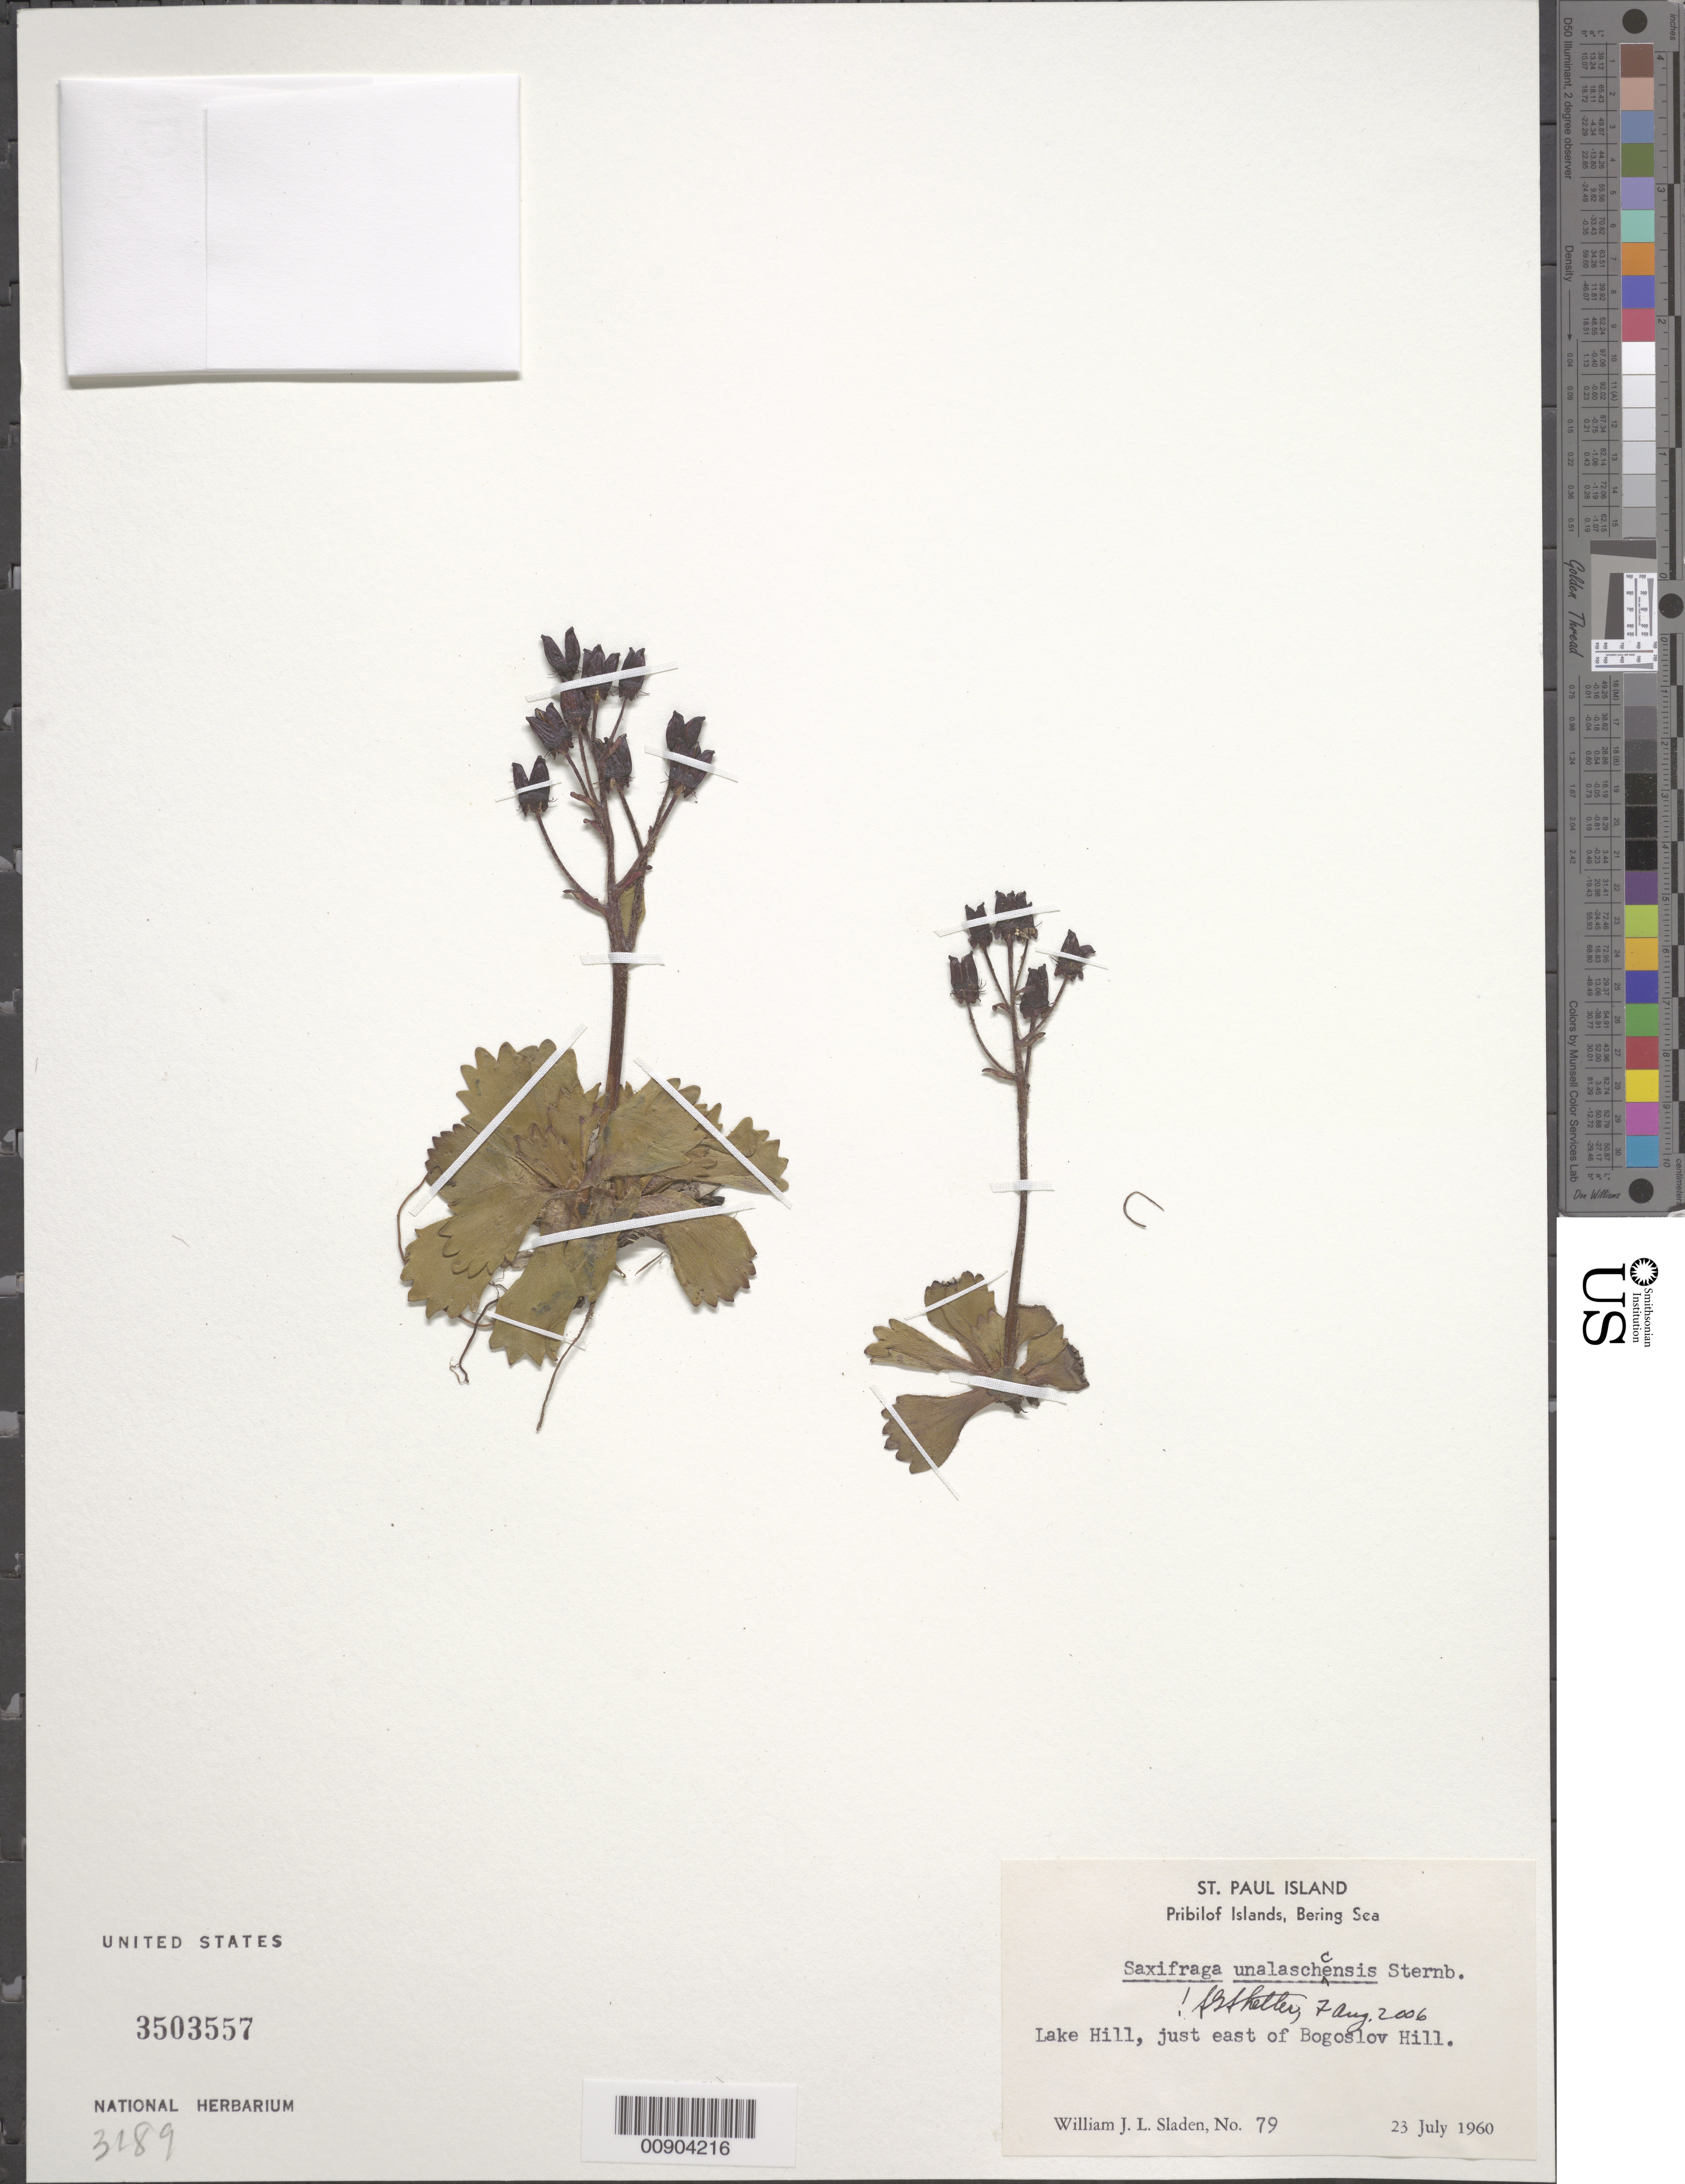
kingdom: Plantae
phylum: Tracheophyta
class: Magnoliopsida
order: Saxifragales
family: Saxifragaceae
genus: Micranthes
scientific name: Micranthes unalaschcensis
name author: (Sternb.) Gornall & H. Ohba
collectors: W. Sladen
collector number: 79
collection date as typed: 23 Jul 1960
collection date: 1960-07-23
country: United States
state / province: Alaska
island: St. Paul Island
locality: Lake Hill, just east of Bogoslov Hill., Bering Sea, Pribilof Islands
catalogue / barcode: US 3503557